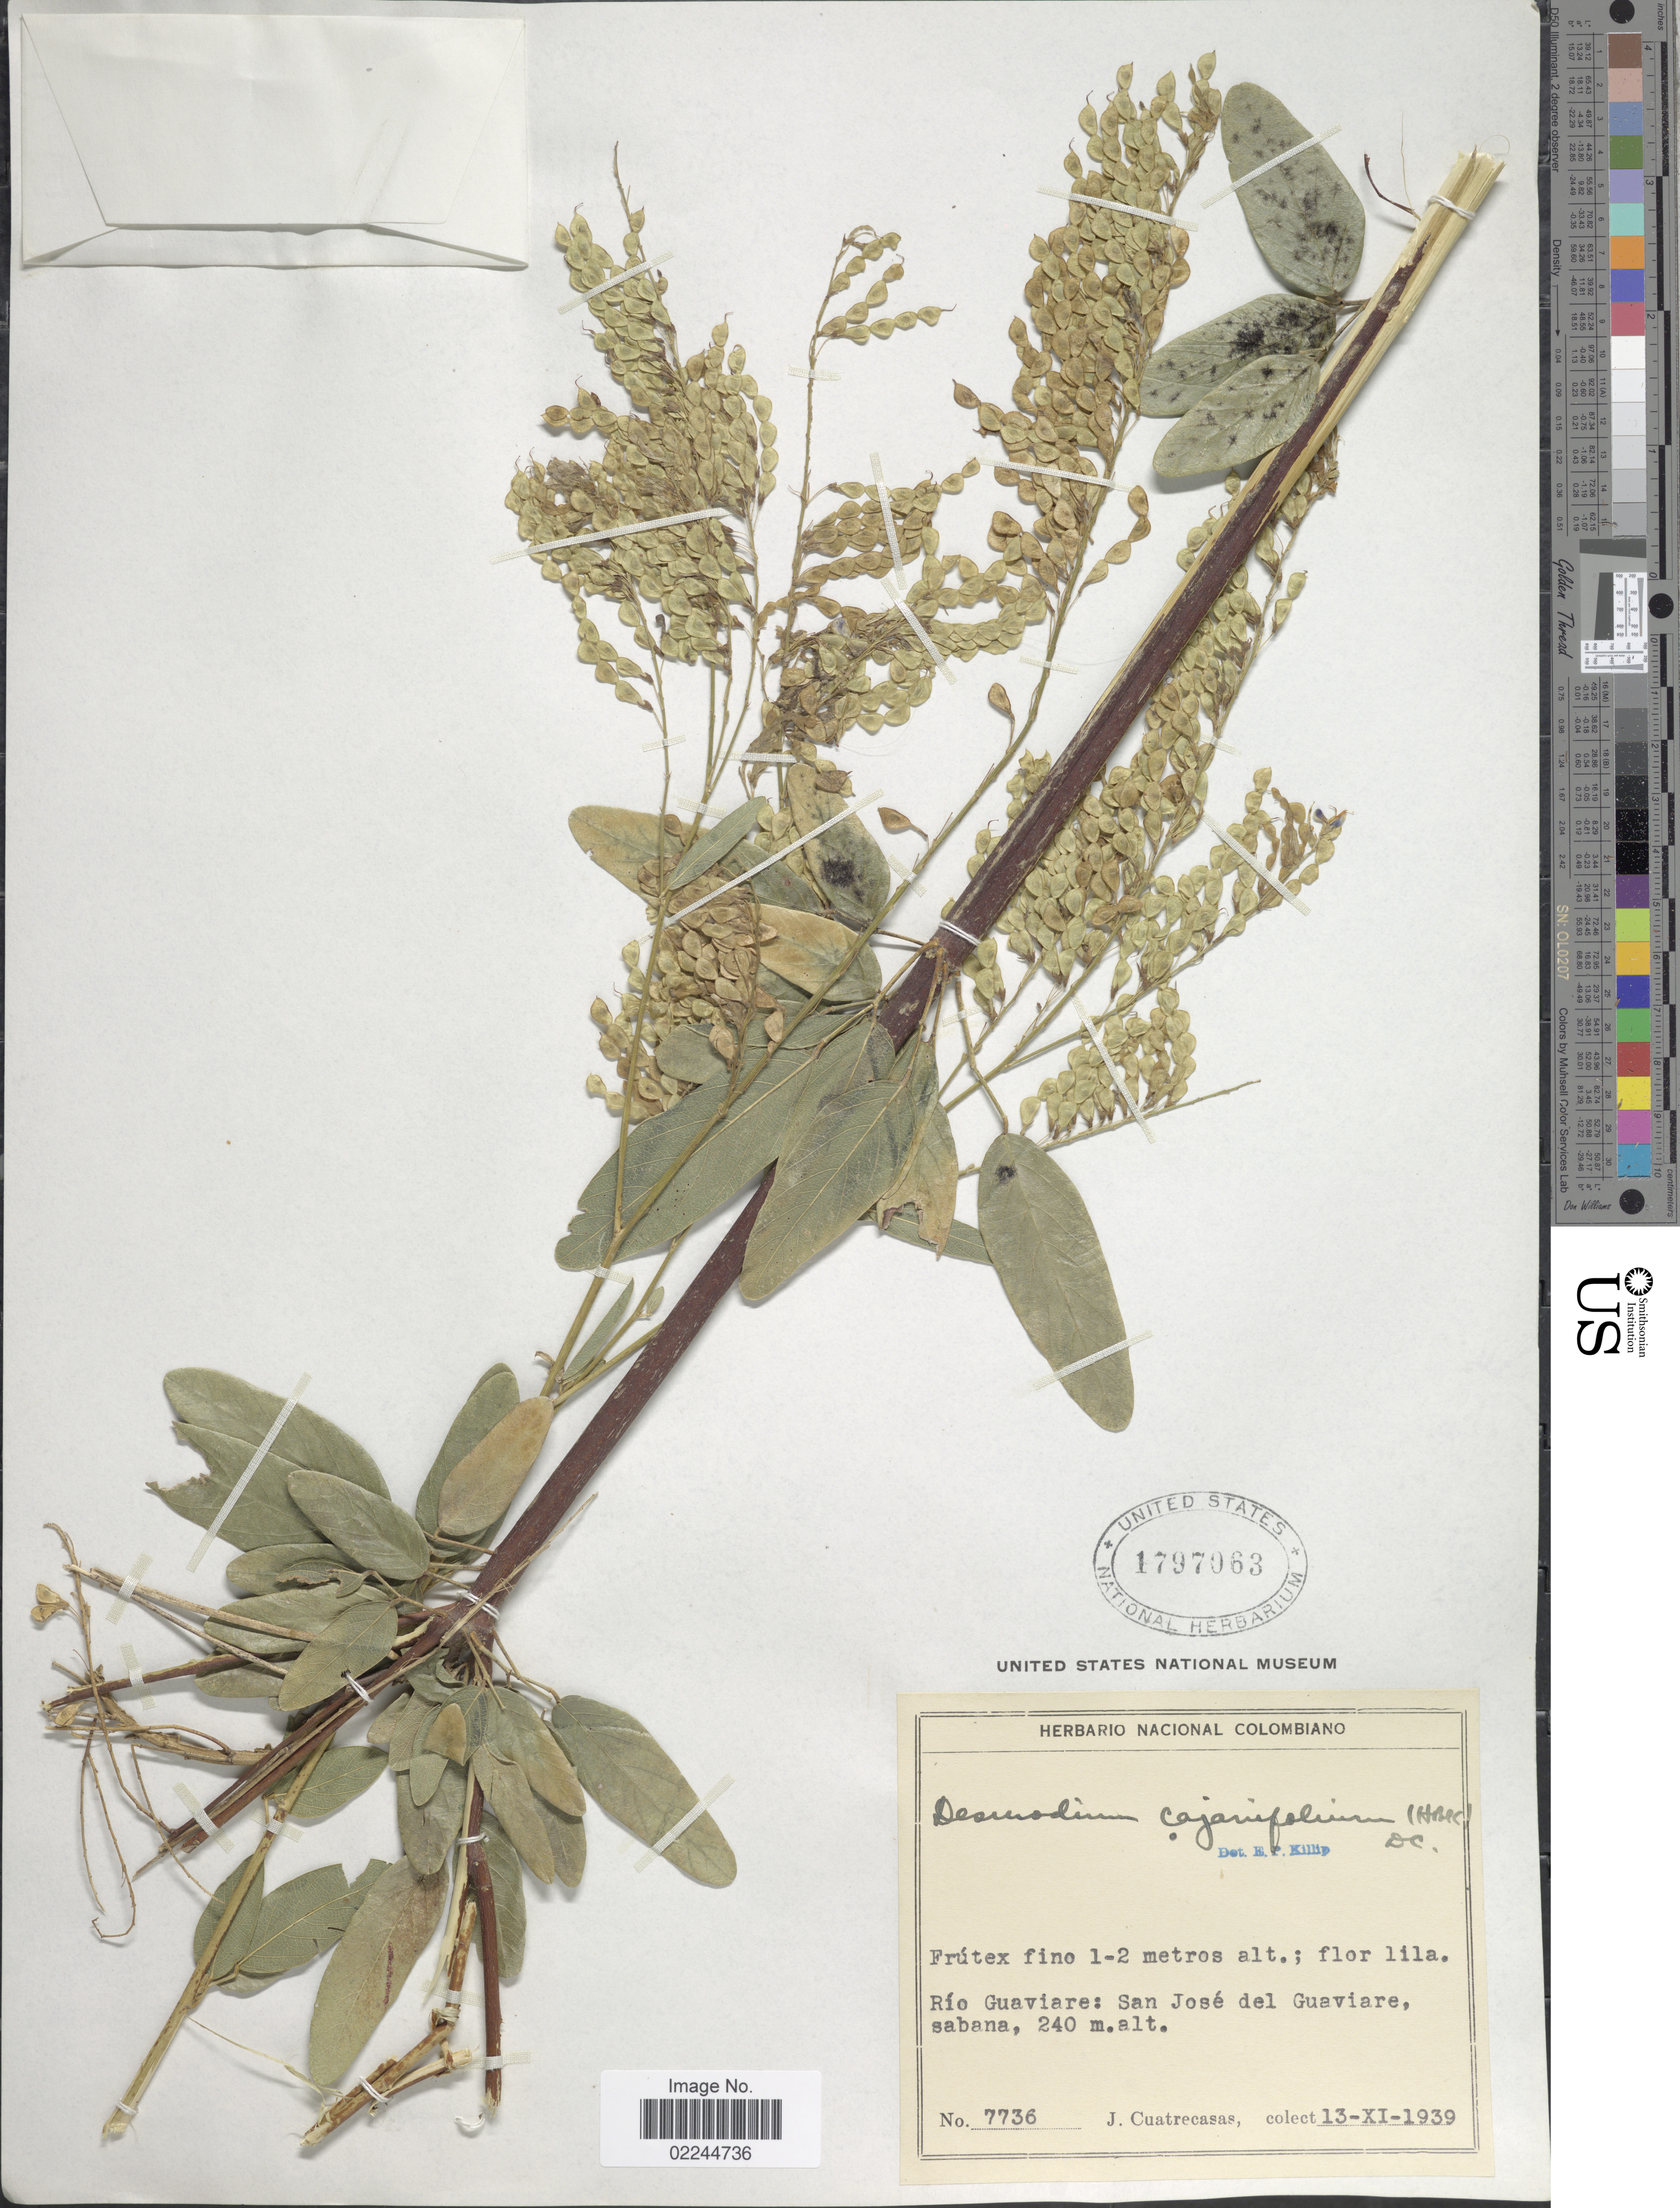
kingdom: Plantae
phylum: Tracheophyta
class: Magnoliopsida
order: Fabales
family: Fabaceae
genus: Desmodium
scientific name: Desmodium cajanifolium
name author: (Kunth) DC.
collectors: J. Cuatrecasas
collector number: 7736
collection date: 1939-11-13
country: Colombia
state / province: Guaviare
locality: Rio Guaviare, San Jose del Guaviare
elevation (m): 240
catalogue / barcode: US 1797063